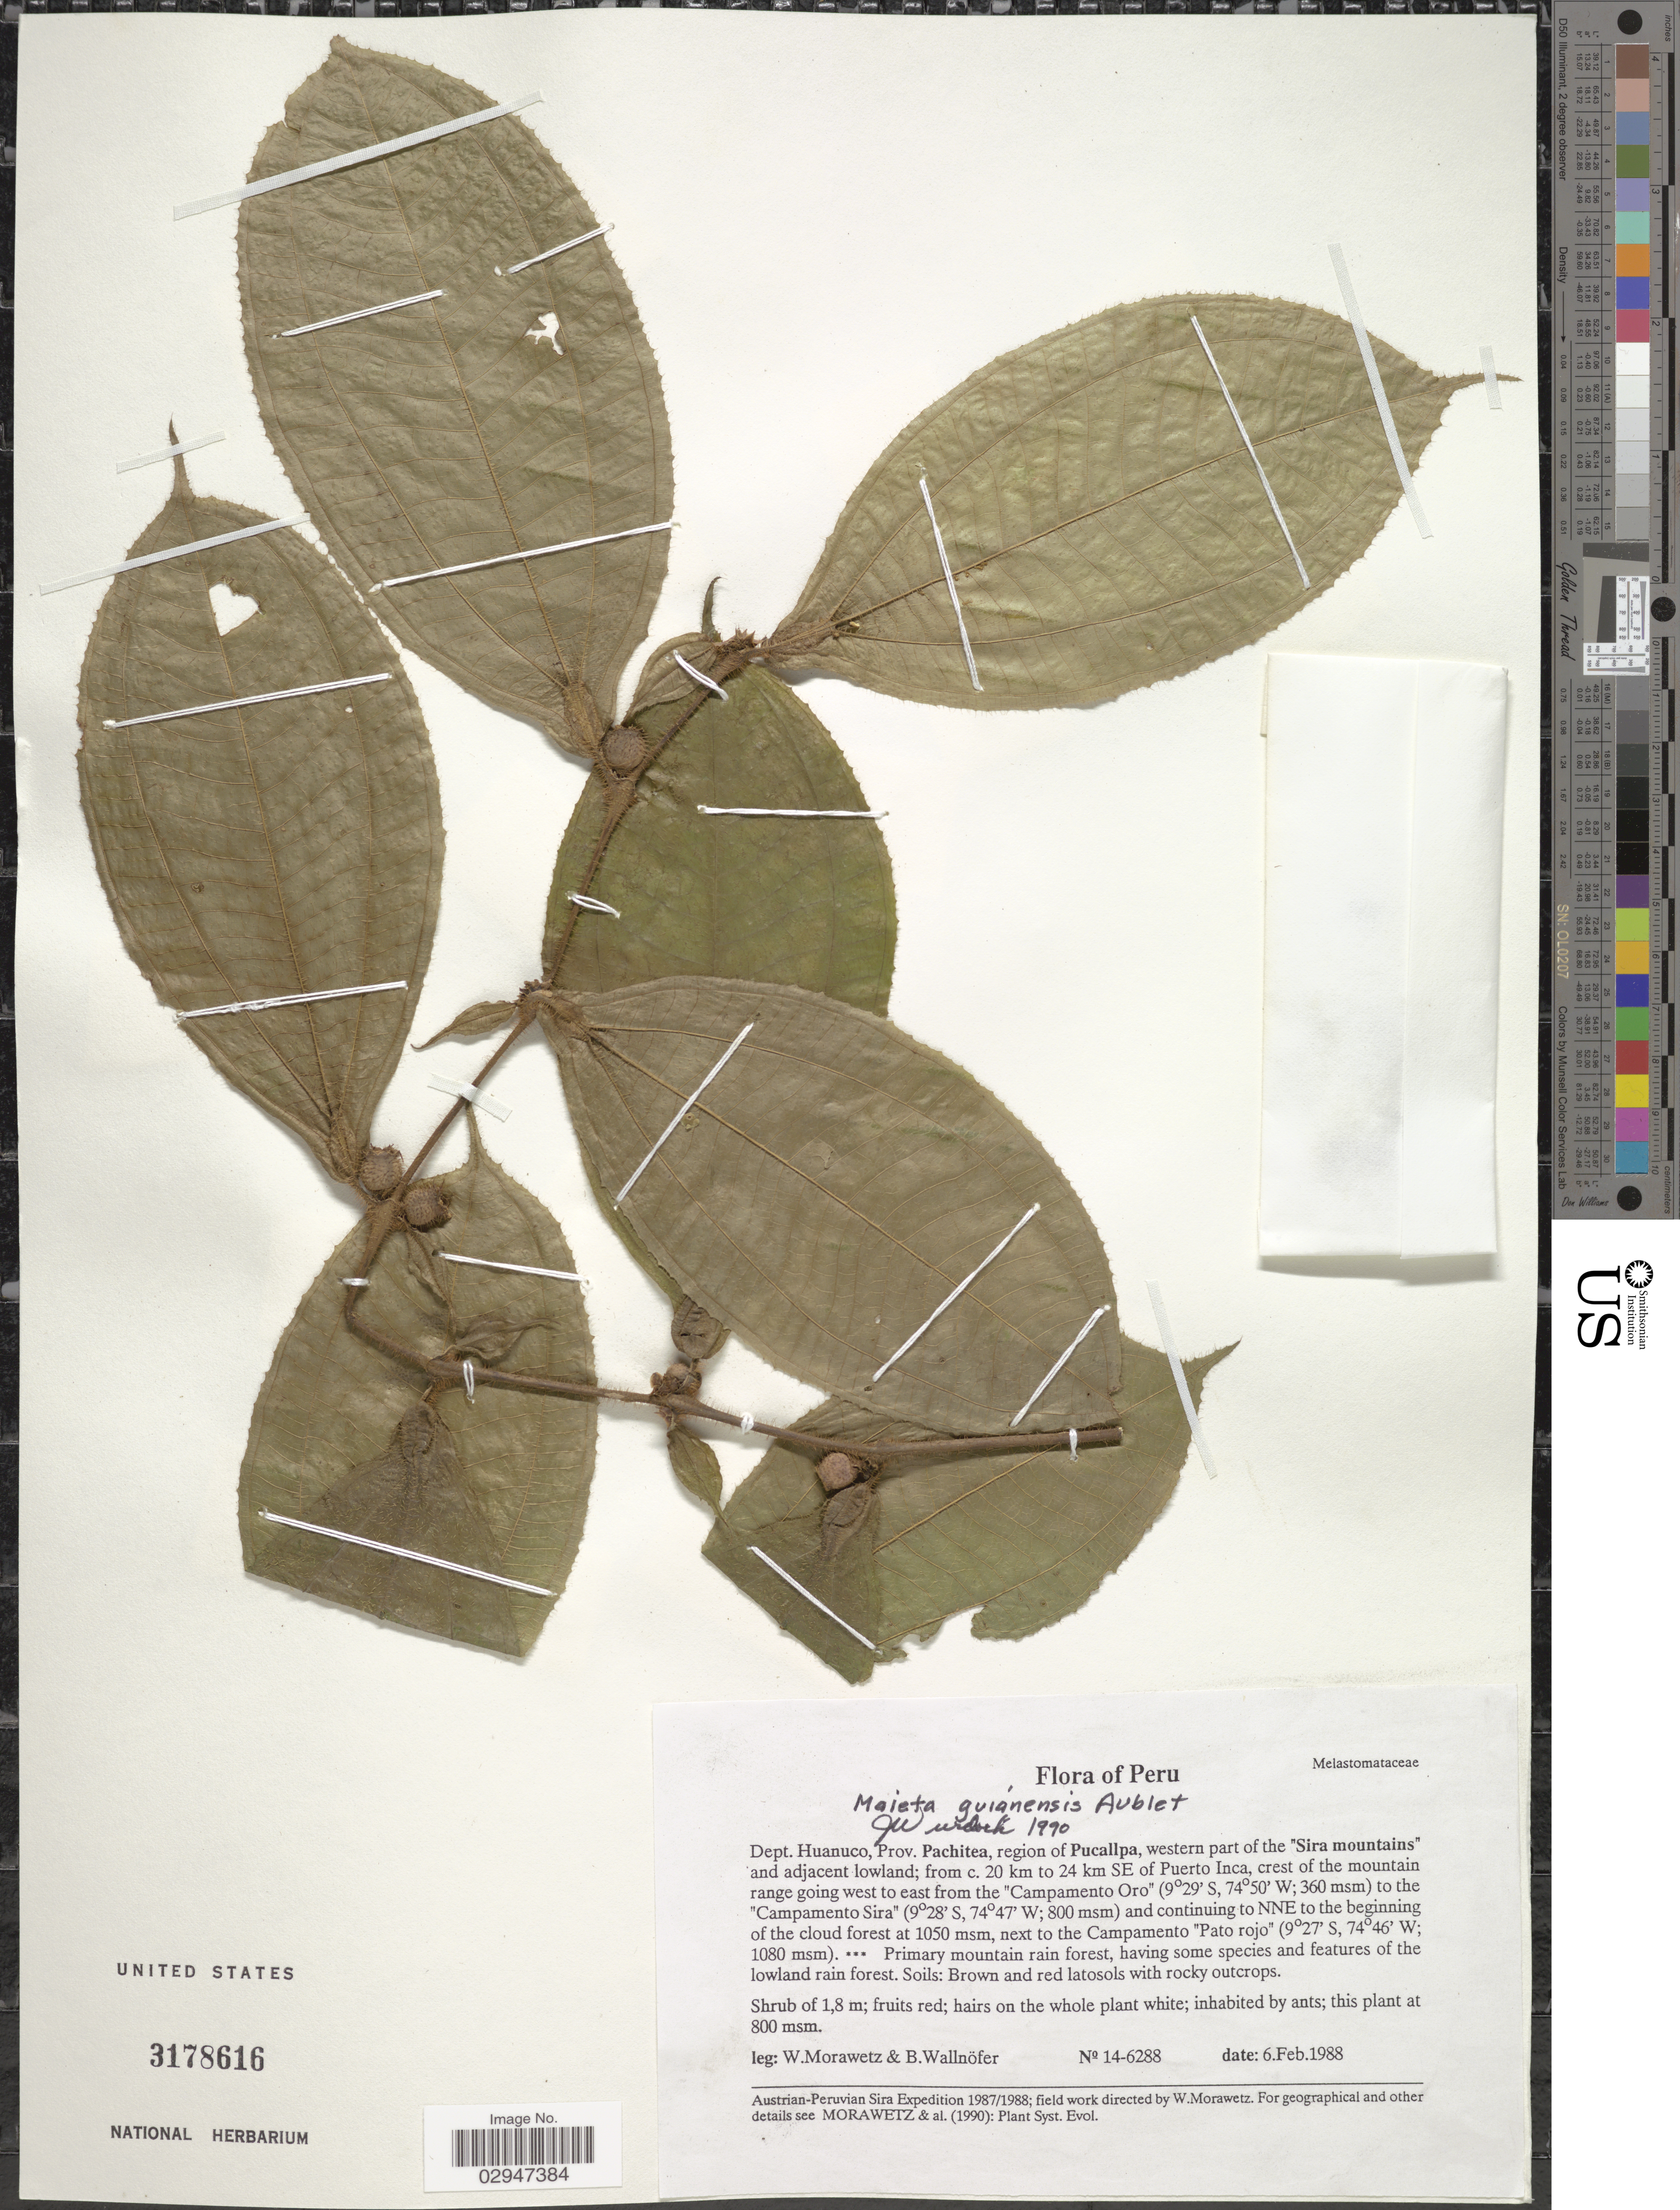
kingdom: Plantae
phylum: Tracheophyta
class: Magnoliopsida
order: Myrtales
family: Melastomataceae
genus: Maieta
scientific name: Maieta guianensis var. guianensis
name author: Aubl.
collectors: W. Morawetz & B. Wallnöfer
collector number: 14-6288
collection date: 1988-02-06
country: Peru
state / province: Huánuco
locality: Dept. Huanuco, Prov. Pachitea, region of Pucallpa, western part of the "Sira mountains" and adjacent lowland; from c. 20 km to 24 km SE of Puerto Inca, crest of the mountain range going west to east from the "Campamento Oro" to the "Campamento Sira" and continuing to NNE to the beginning of the cloud forest, next to the Campamento "Pato rojo".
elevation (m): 800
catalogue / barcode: US 3178616